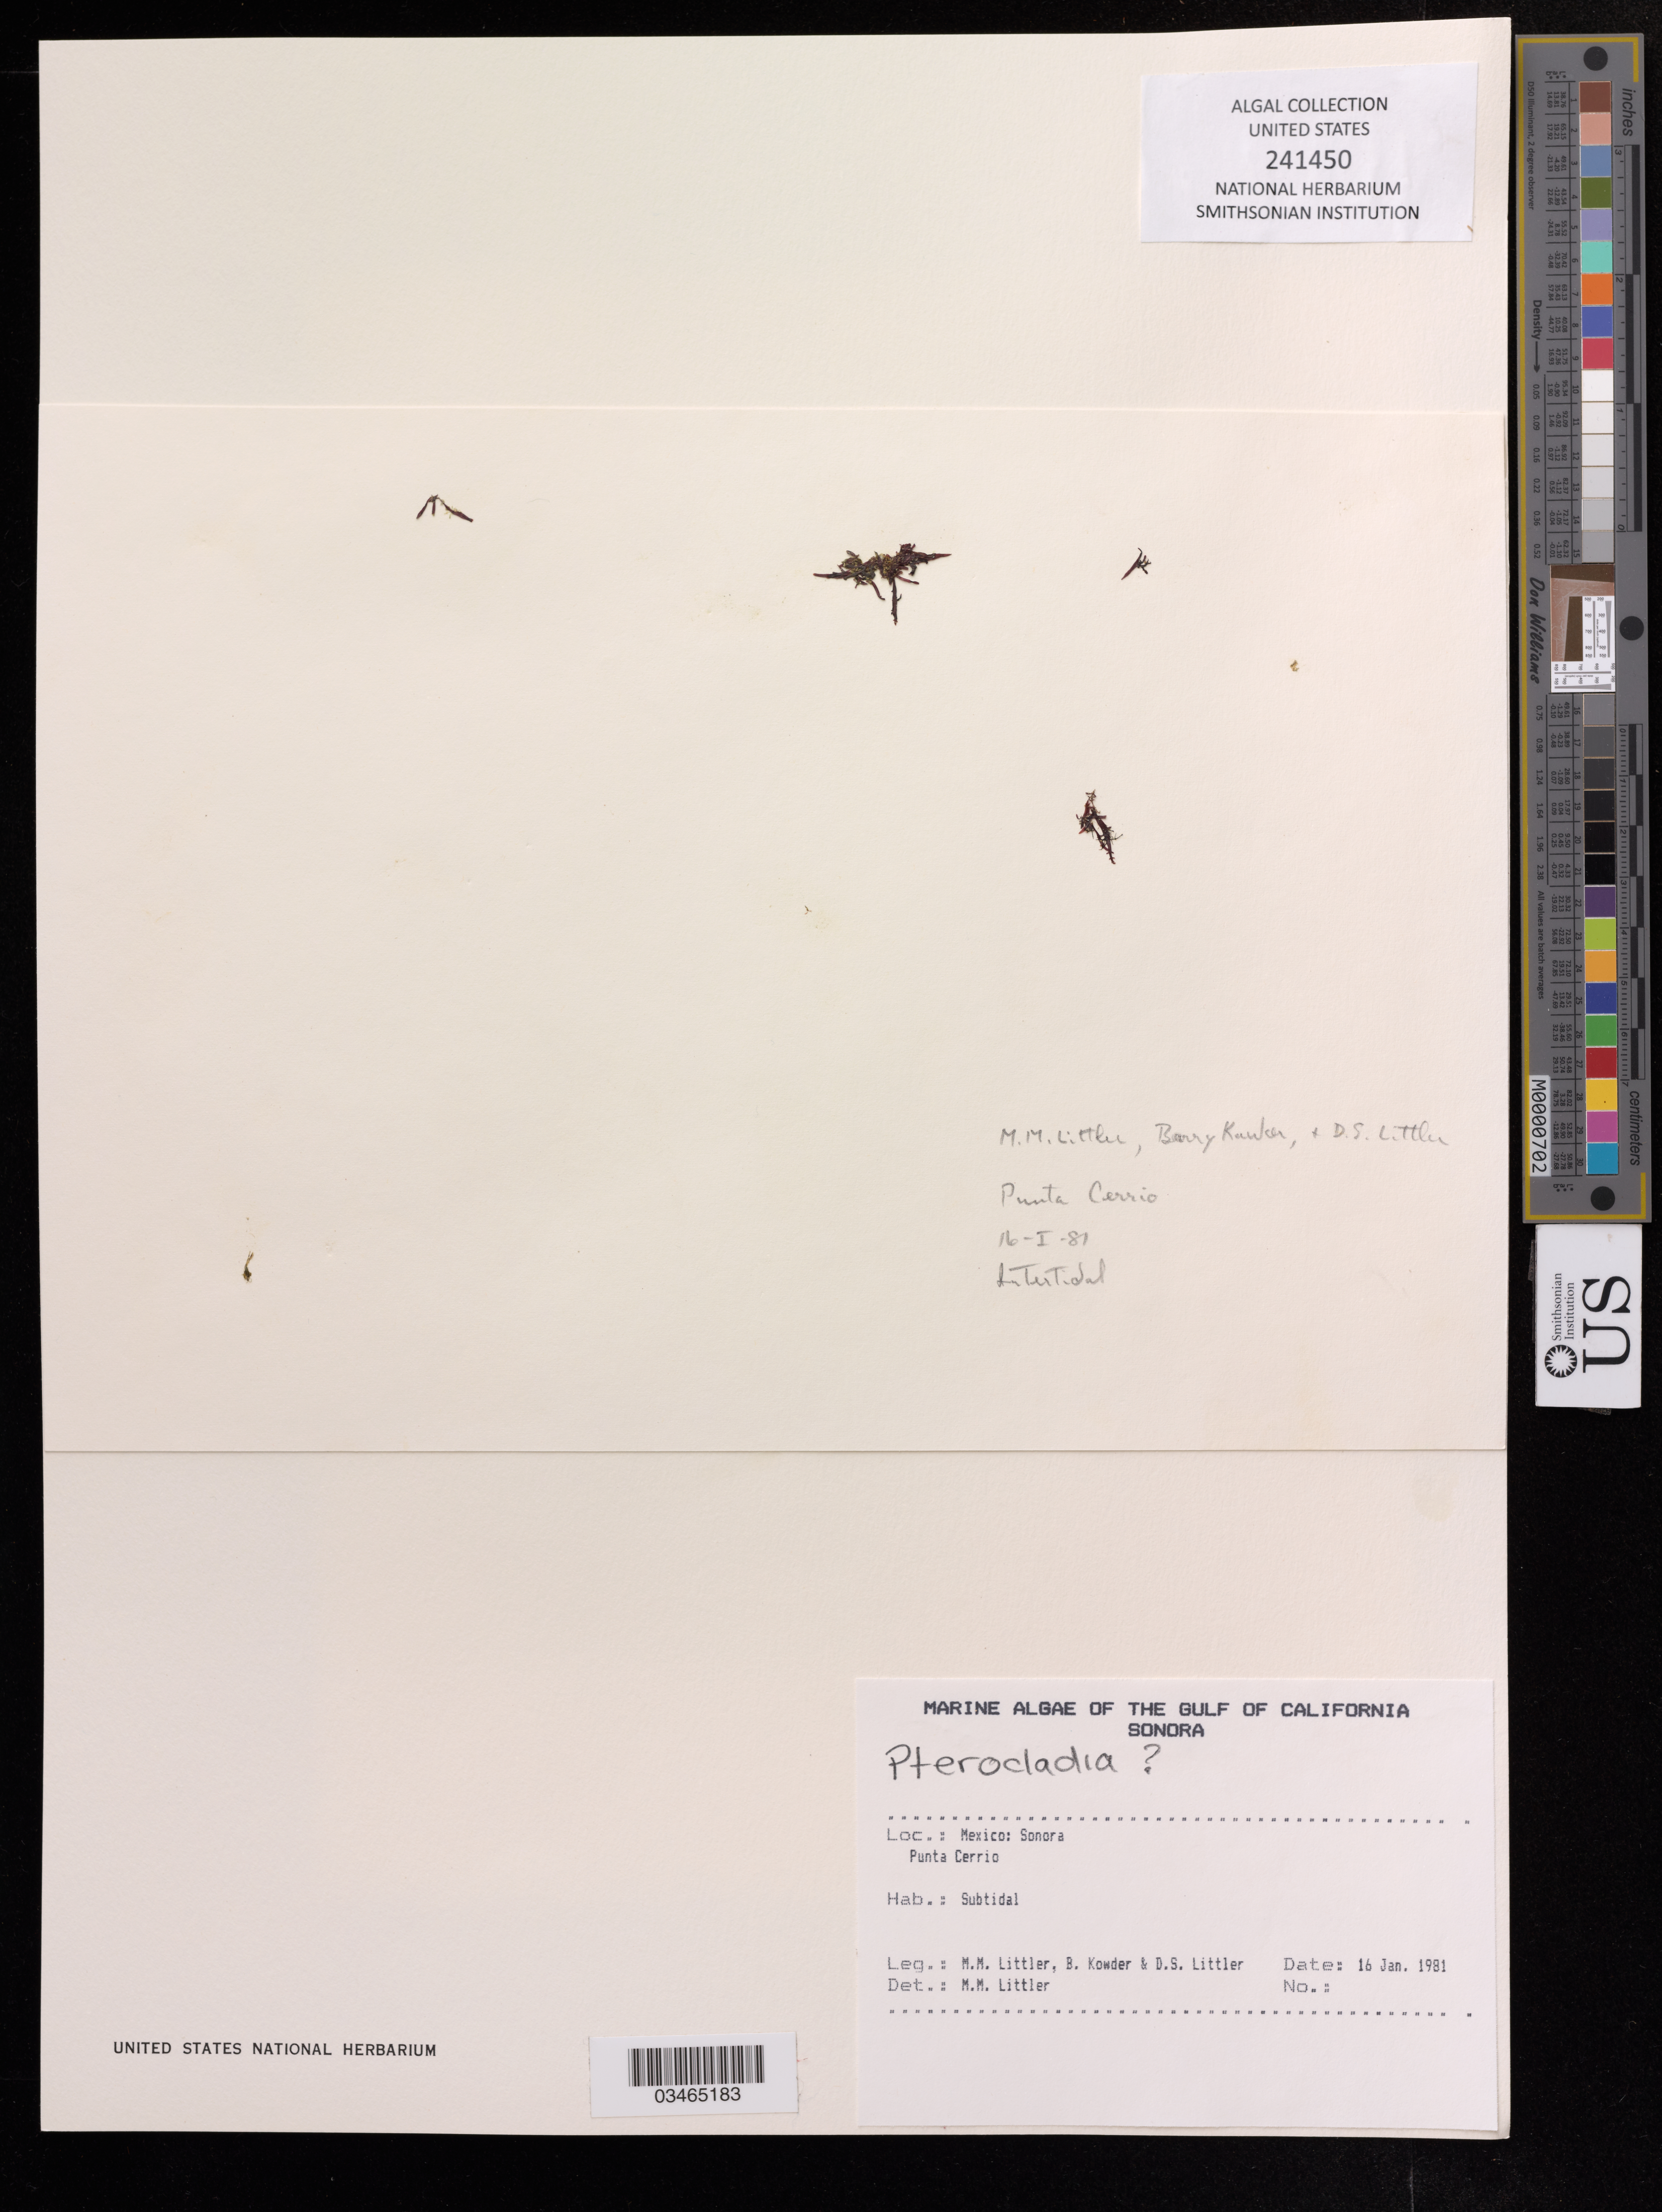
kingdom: Plantae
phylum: Rhodophyta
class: Florideophyceae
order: Gelidiales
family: Pterocladiaceae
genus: Pterocladia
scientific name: Pterocladia sp.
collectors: M. M. Littler, B. Kowder & D. S. Littler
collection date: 1981-01-16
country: Mexico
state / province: Sonora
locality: Punta Cerrio.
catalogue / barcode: US 241450